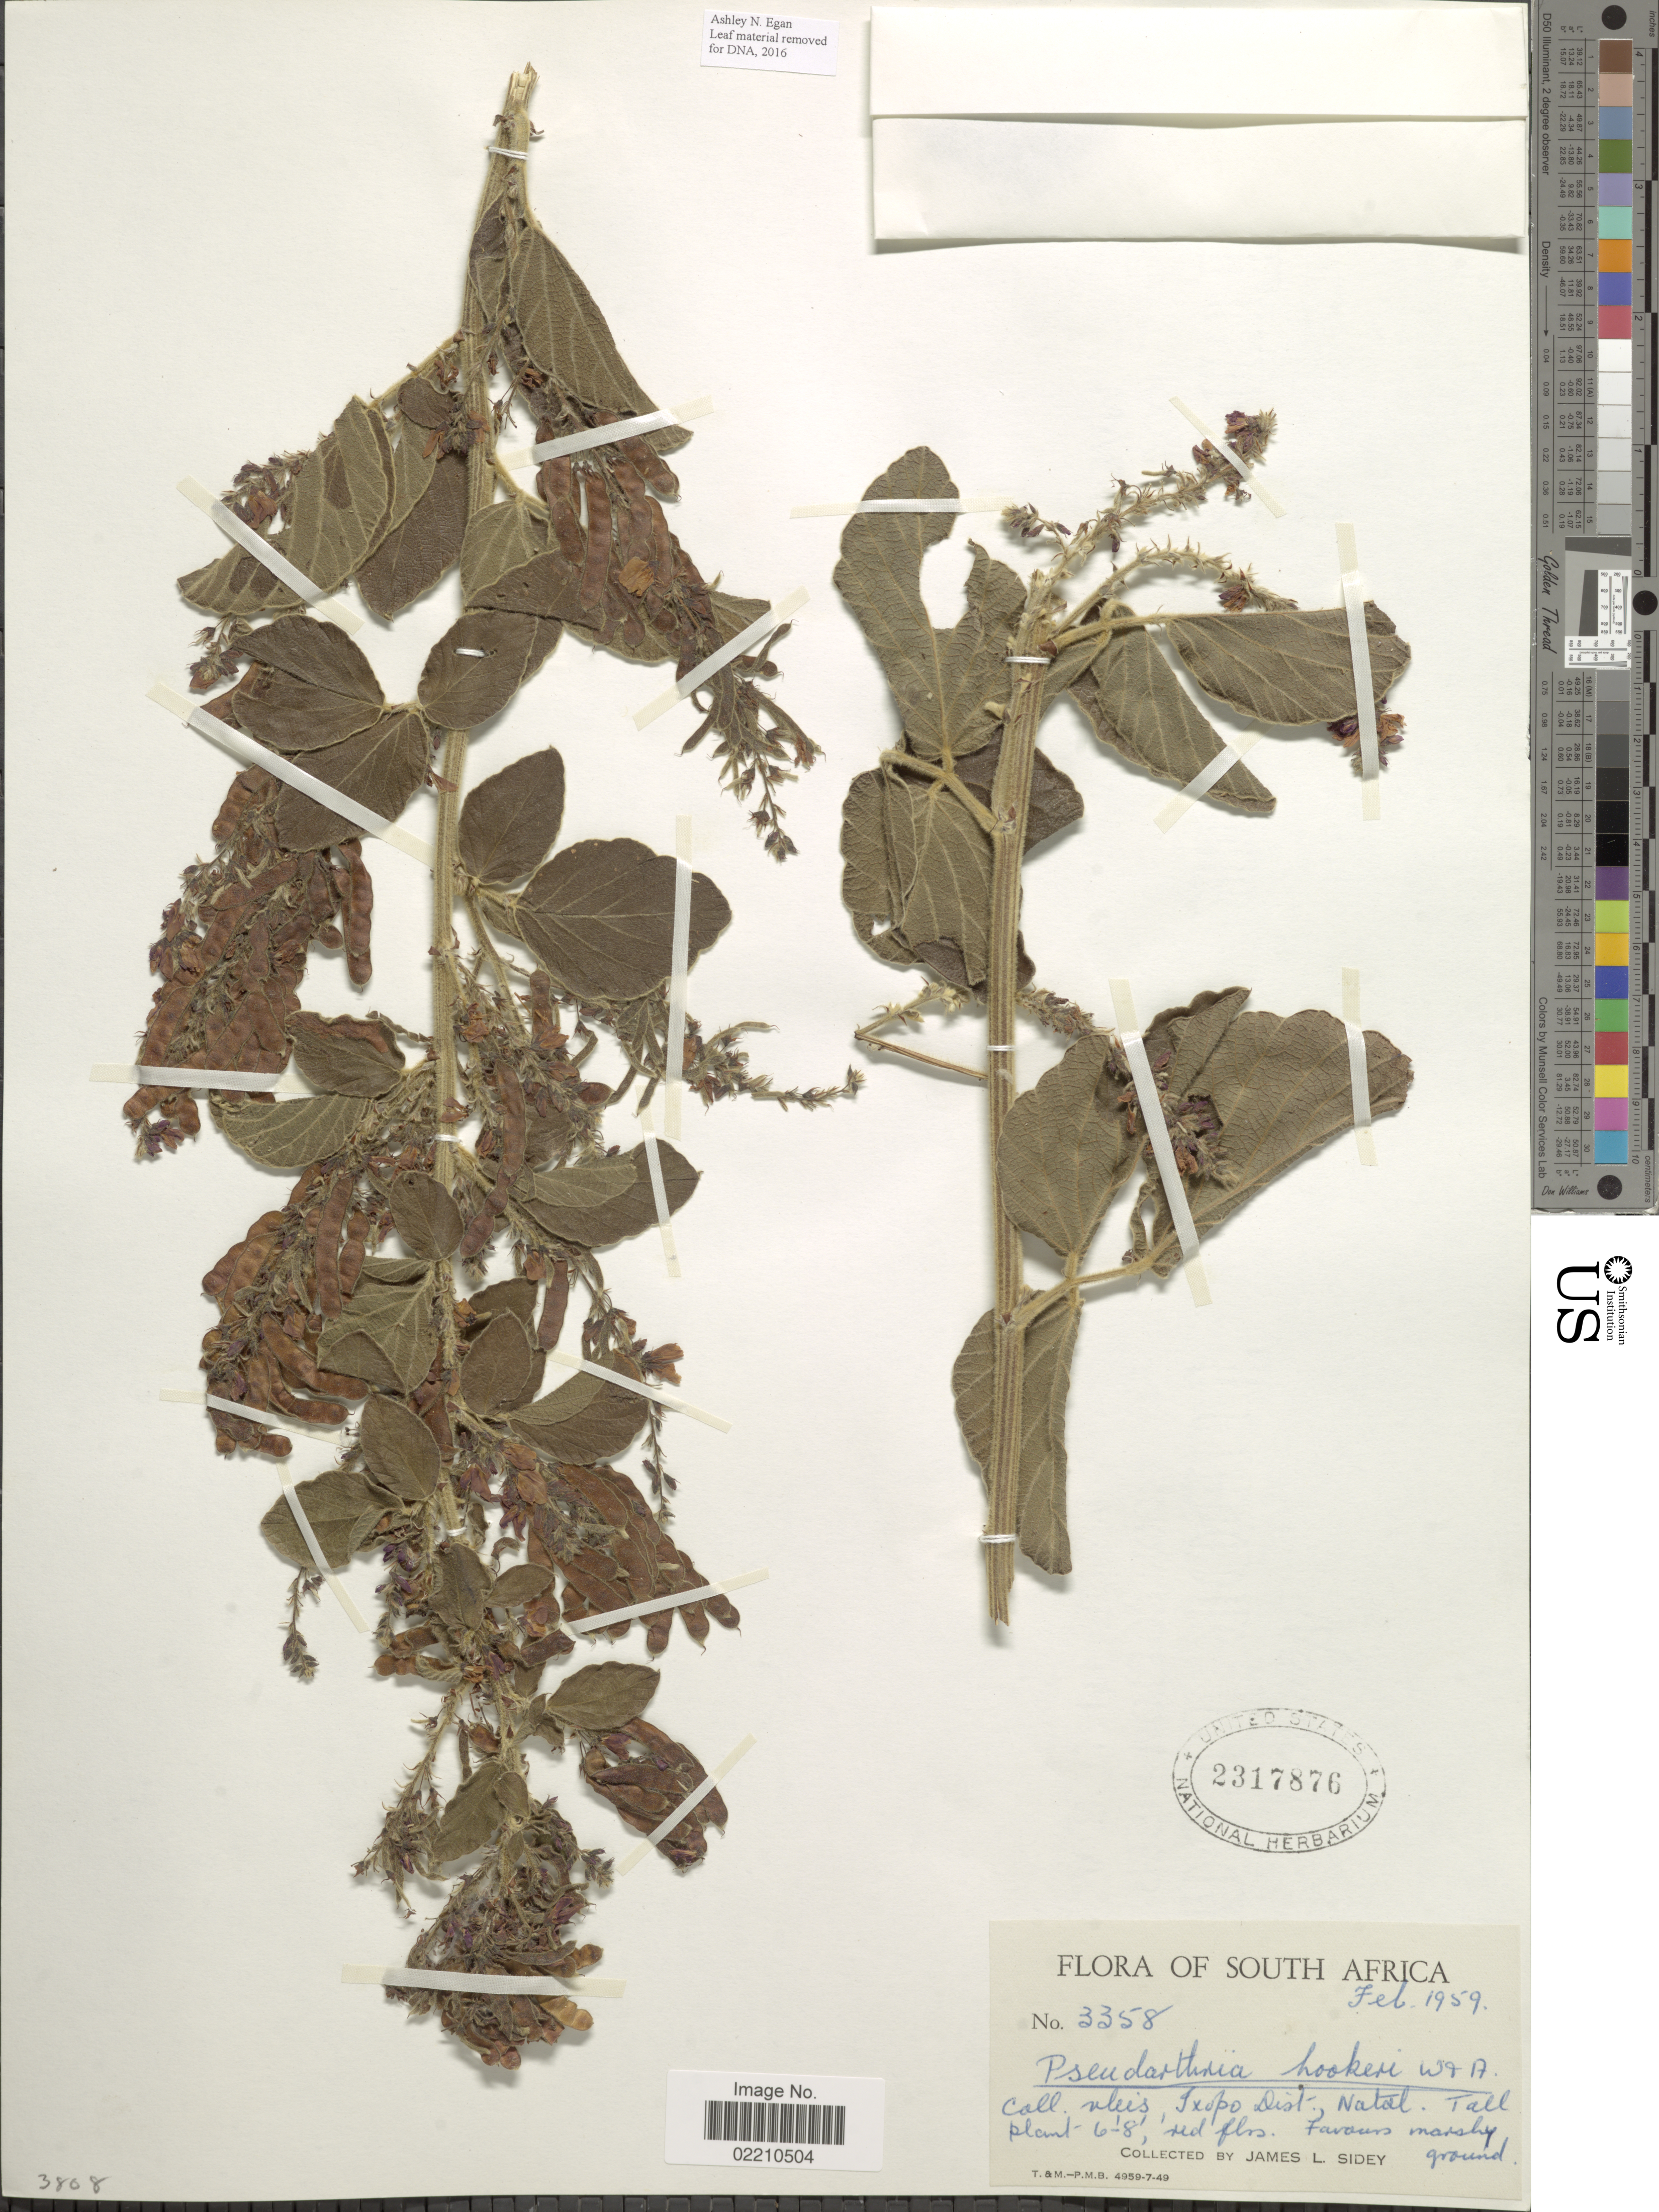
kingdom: Plantae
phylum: Tracheophyta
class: Magnoliopsida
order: Fabales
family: Fabaceae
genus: Pseudarthria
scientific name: Pseudarthria hookeri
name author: Wight & Arn.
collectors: J. L. Sidey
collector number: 3358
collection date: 1959-02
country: South Africa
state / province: KwaZulu-Natal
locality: uleis, Ixopo Dist., Natal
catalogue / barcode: US 2317876